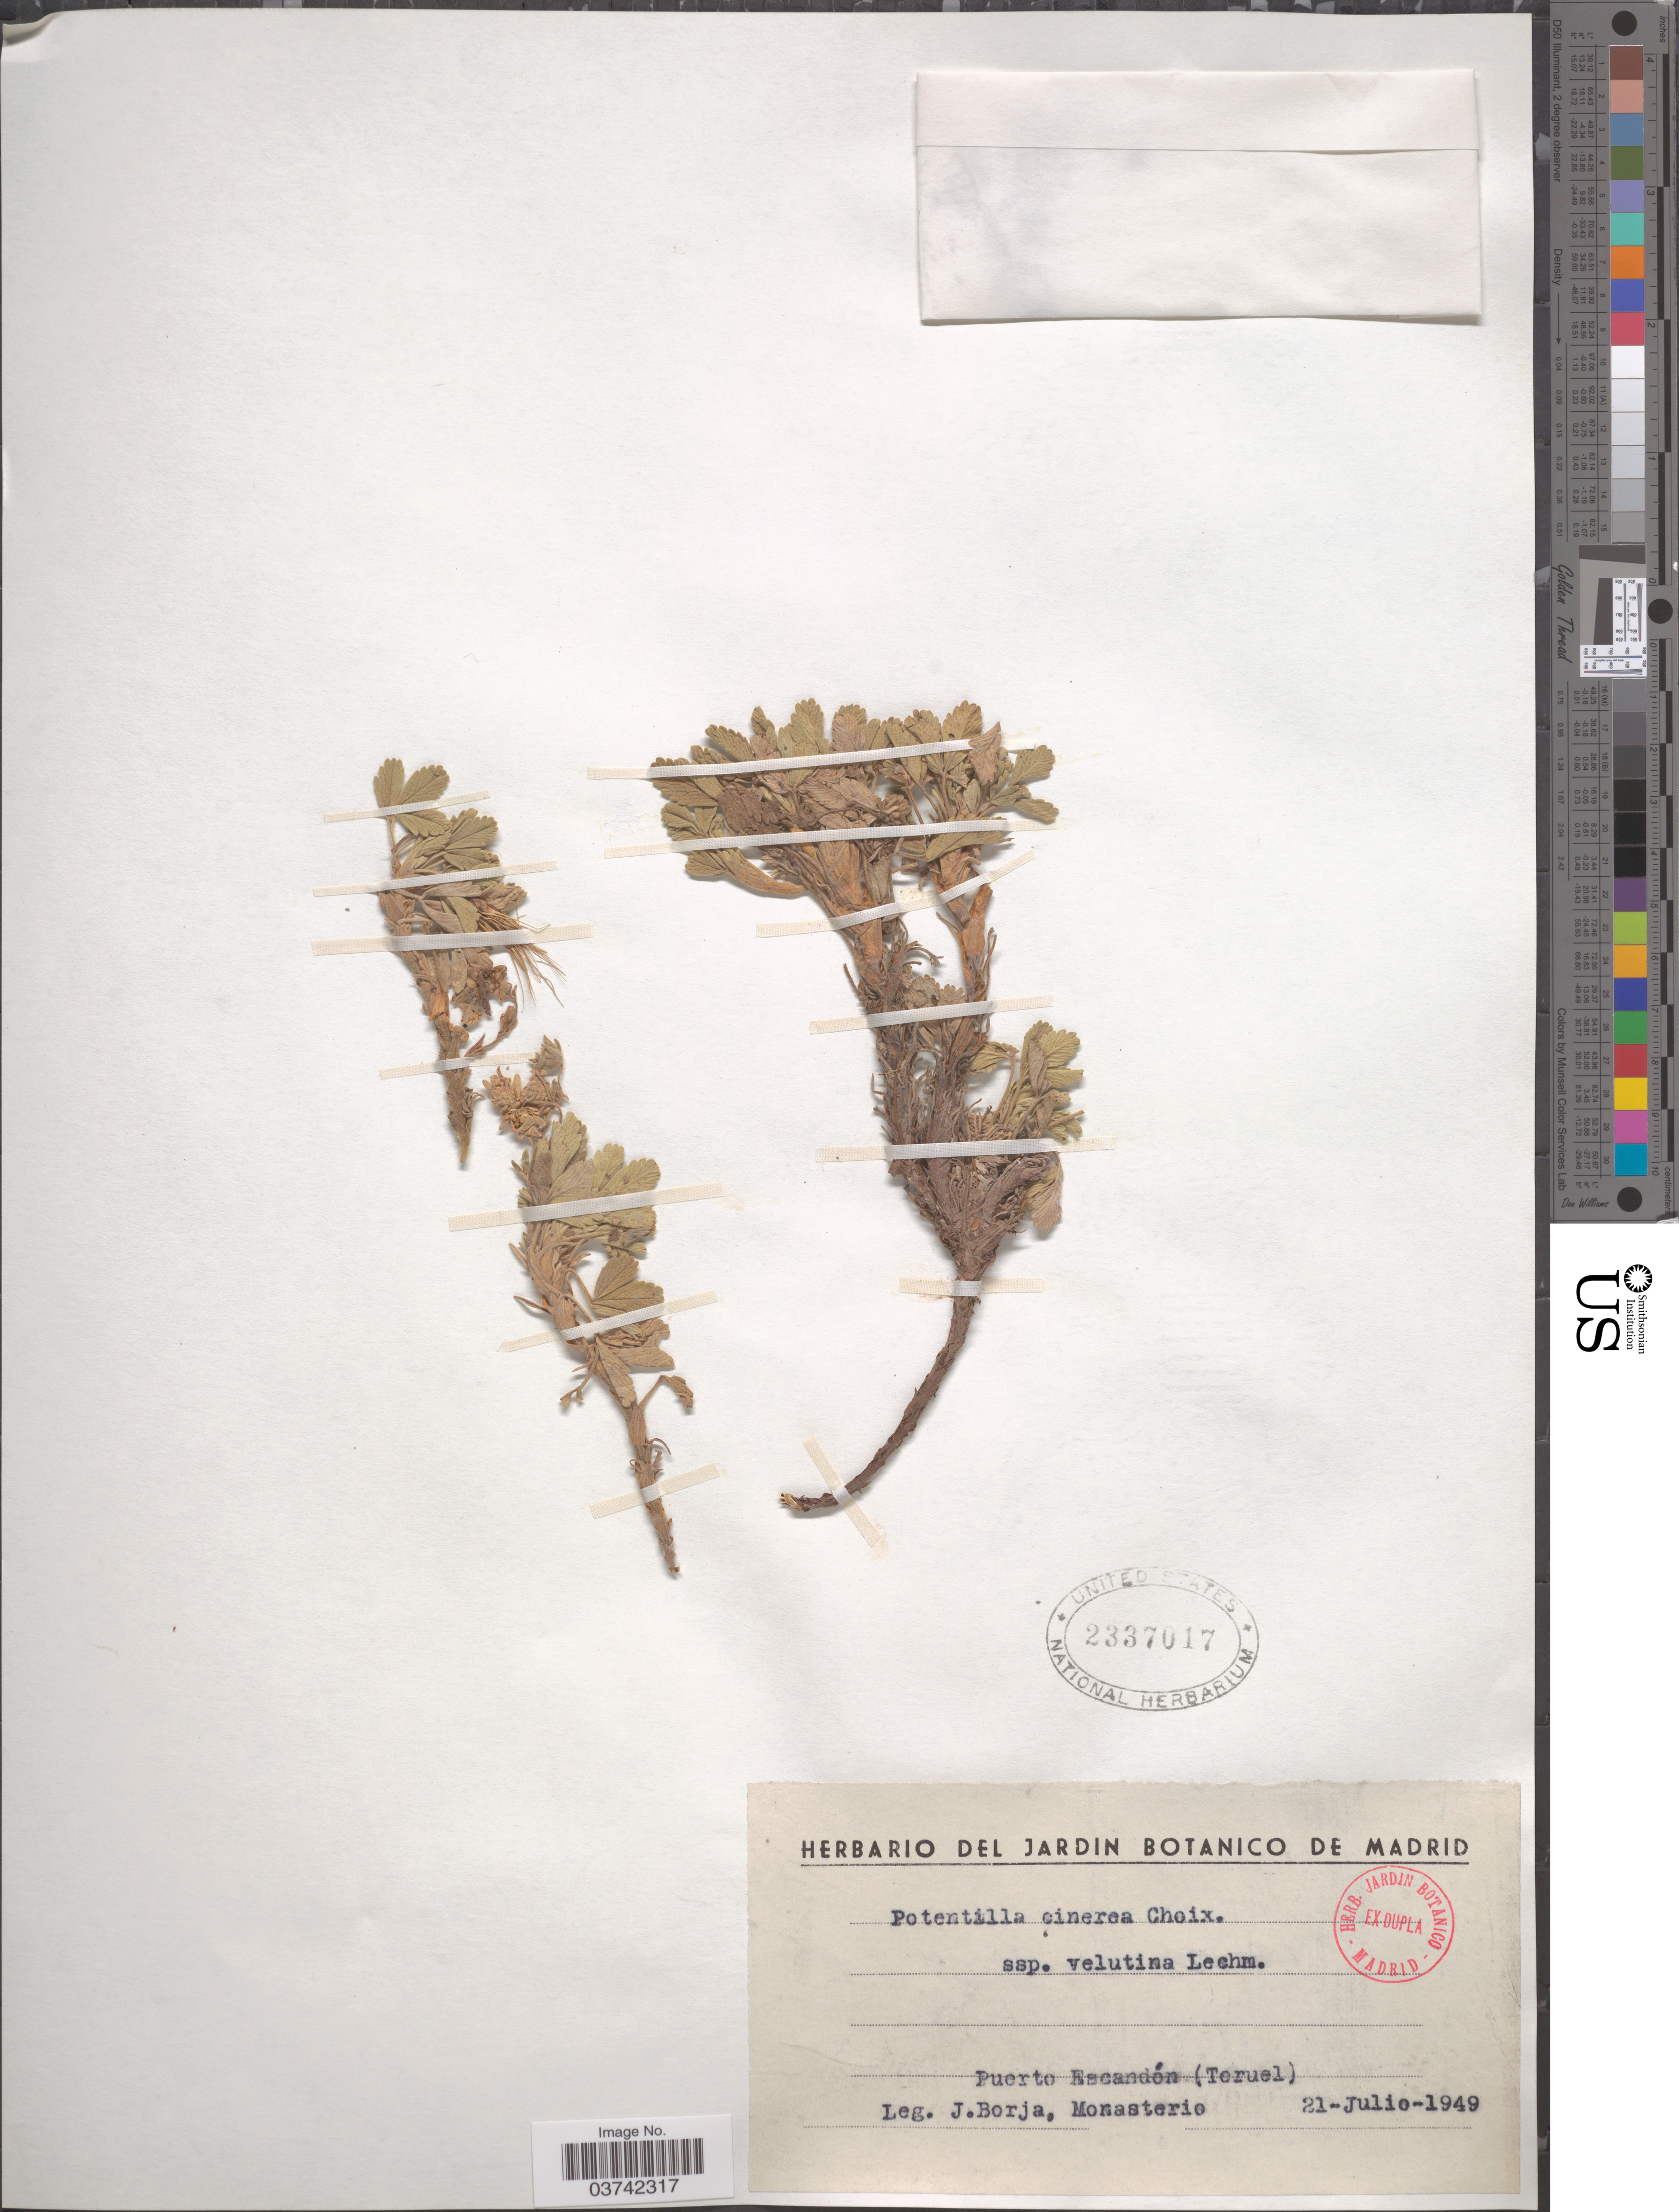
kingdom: Plantae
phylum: Tracheophyta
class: Magnoliopsida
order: Rosales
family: Rosaceae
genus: Potentilla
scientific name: Potentilla cinerea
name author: Chaix ex Vill.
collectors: J. Borja & Monasterio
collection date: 1949-07-21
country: Spain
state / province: Aragón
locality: Puerto Escandón (Teruel).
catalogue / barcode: US 2337017